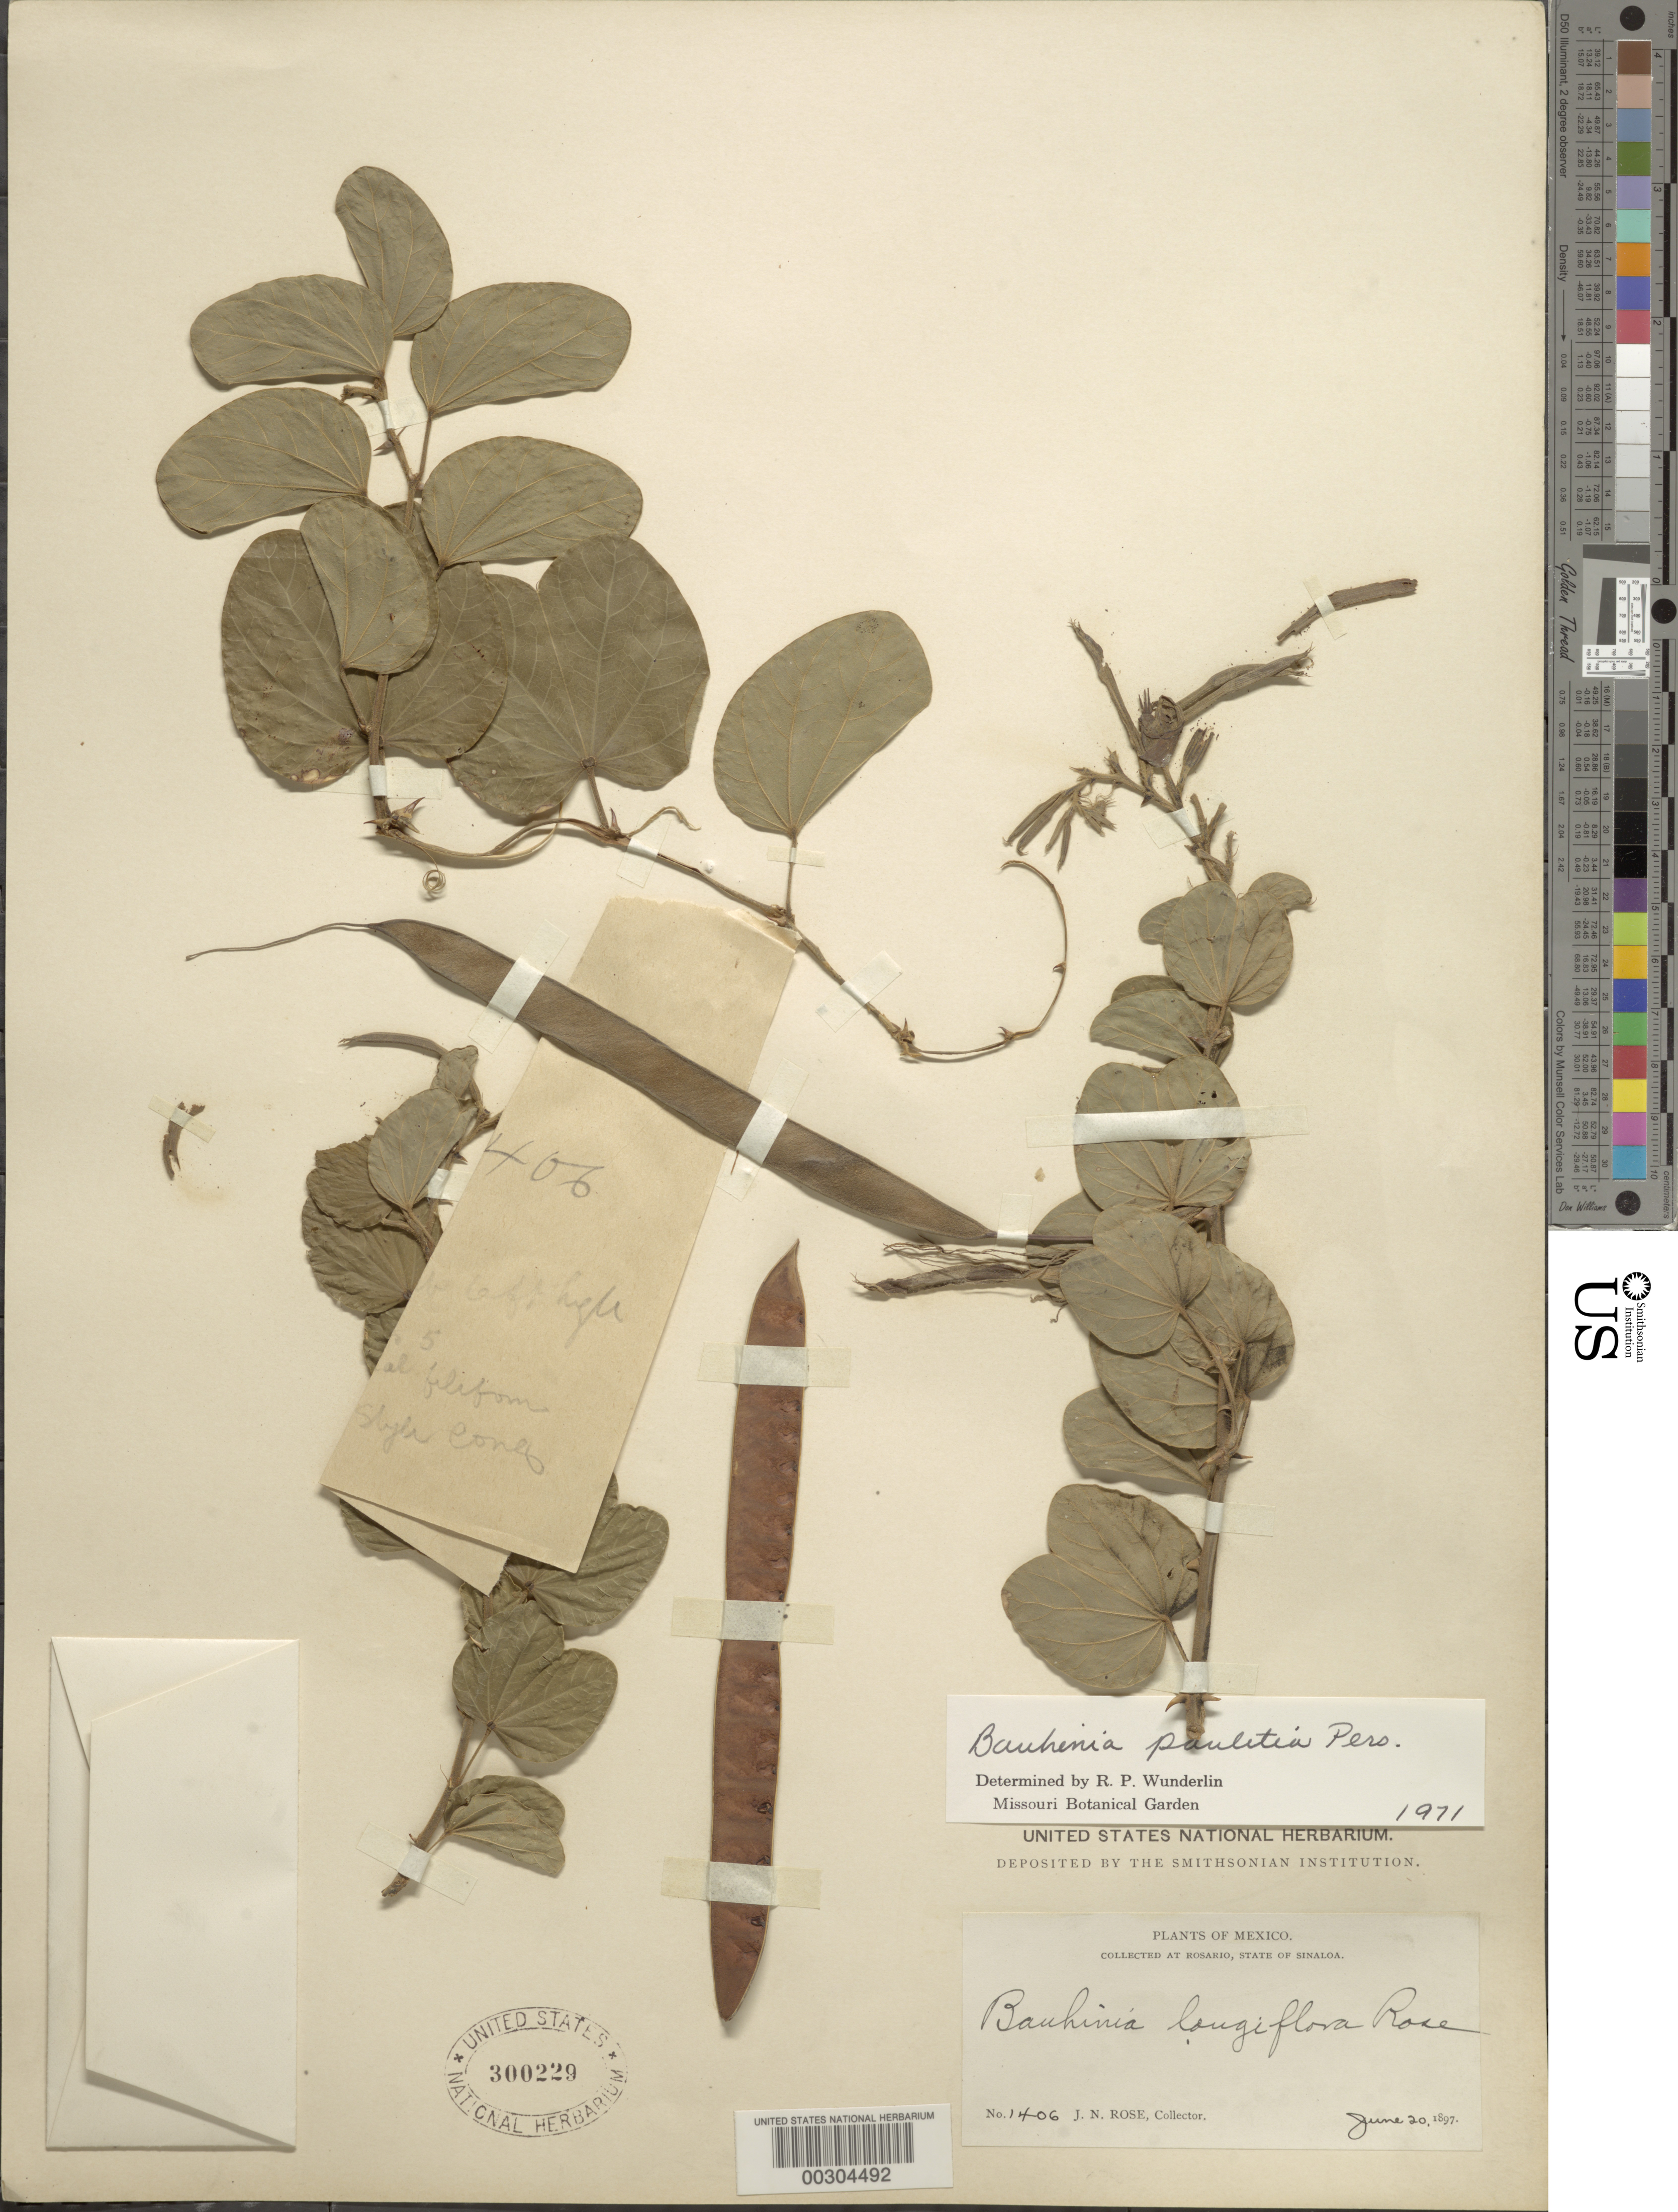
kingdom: Plantae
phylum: Tracheophyta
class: Magnoliopsida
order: Fabales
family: Fabaceae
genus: Bauhinia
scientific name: Bauhinia pauletia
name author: Pers.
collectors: J. N. Rose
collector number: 1406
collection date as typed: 20 Jun 1897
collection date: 1897-06-20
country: Mexico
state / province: Sinaloa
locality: Rosario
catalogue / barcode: US 300229